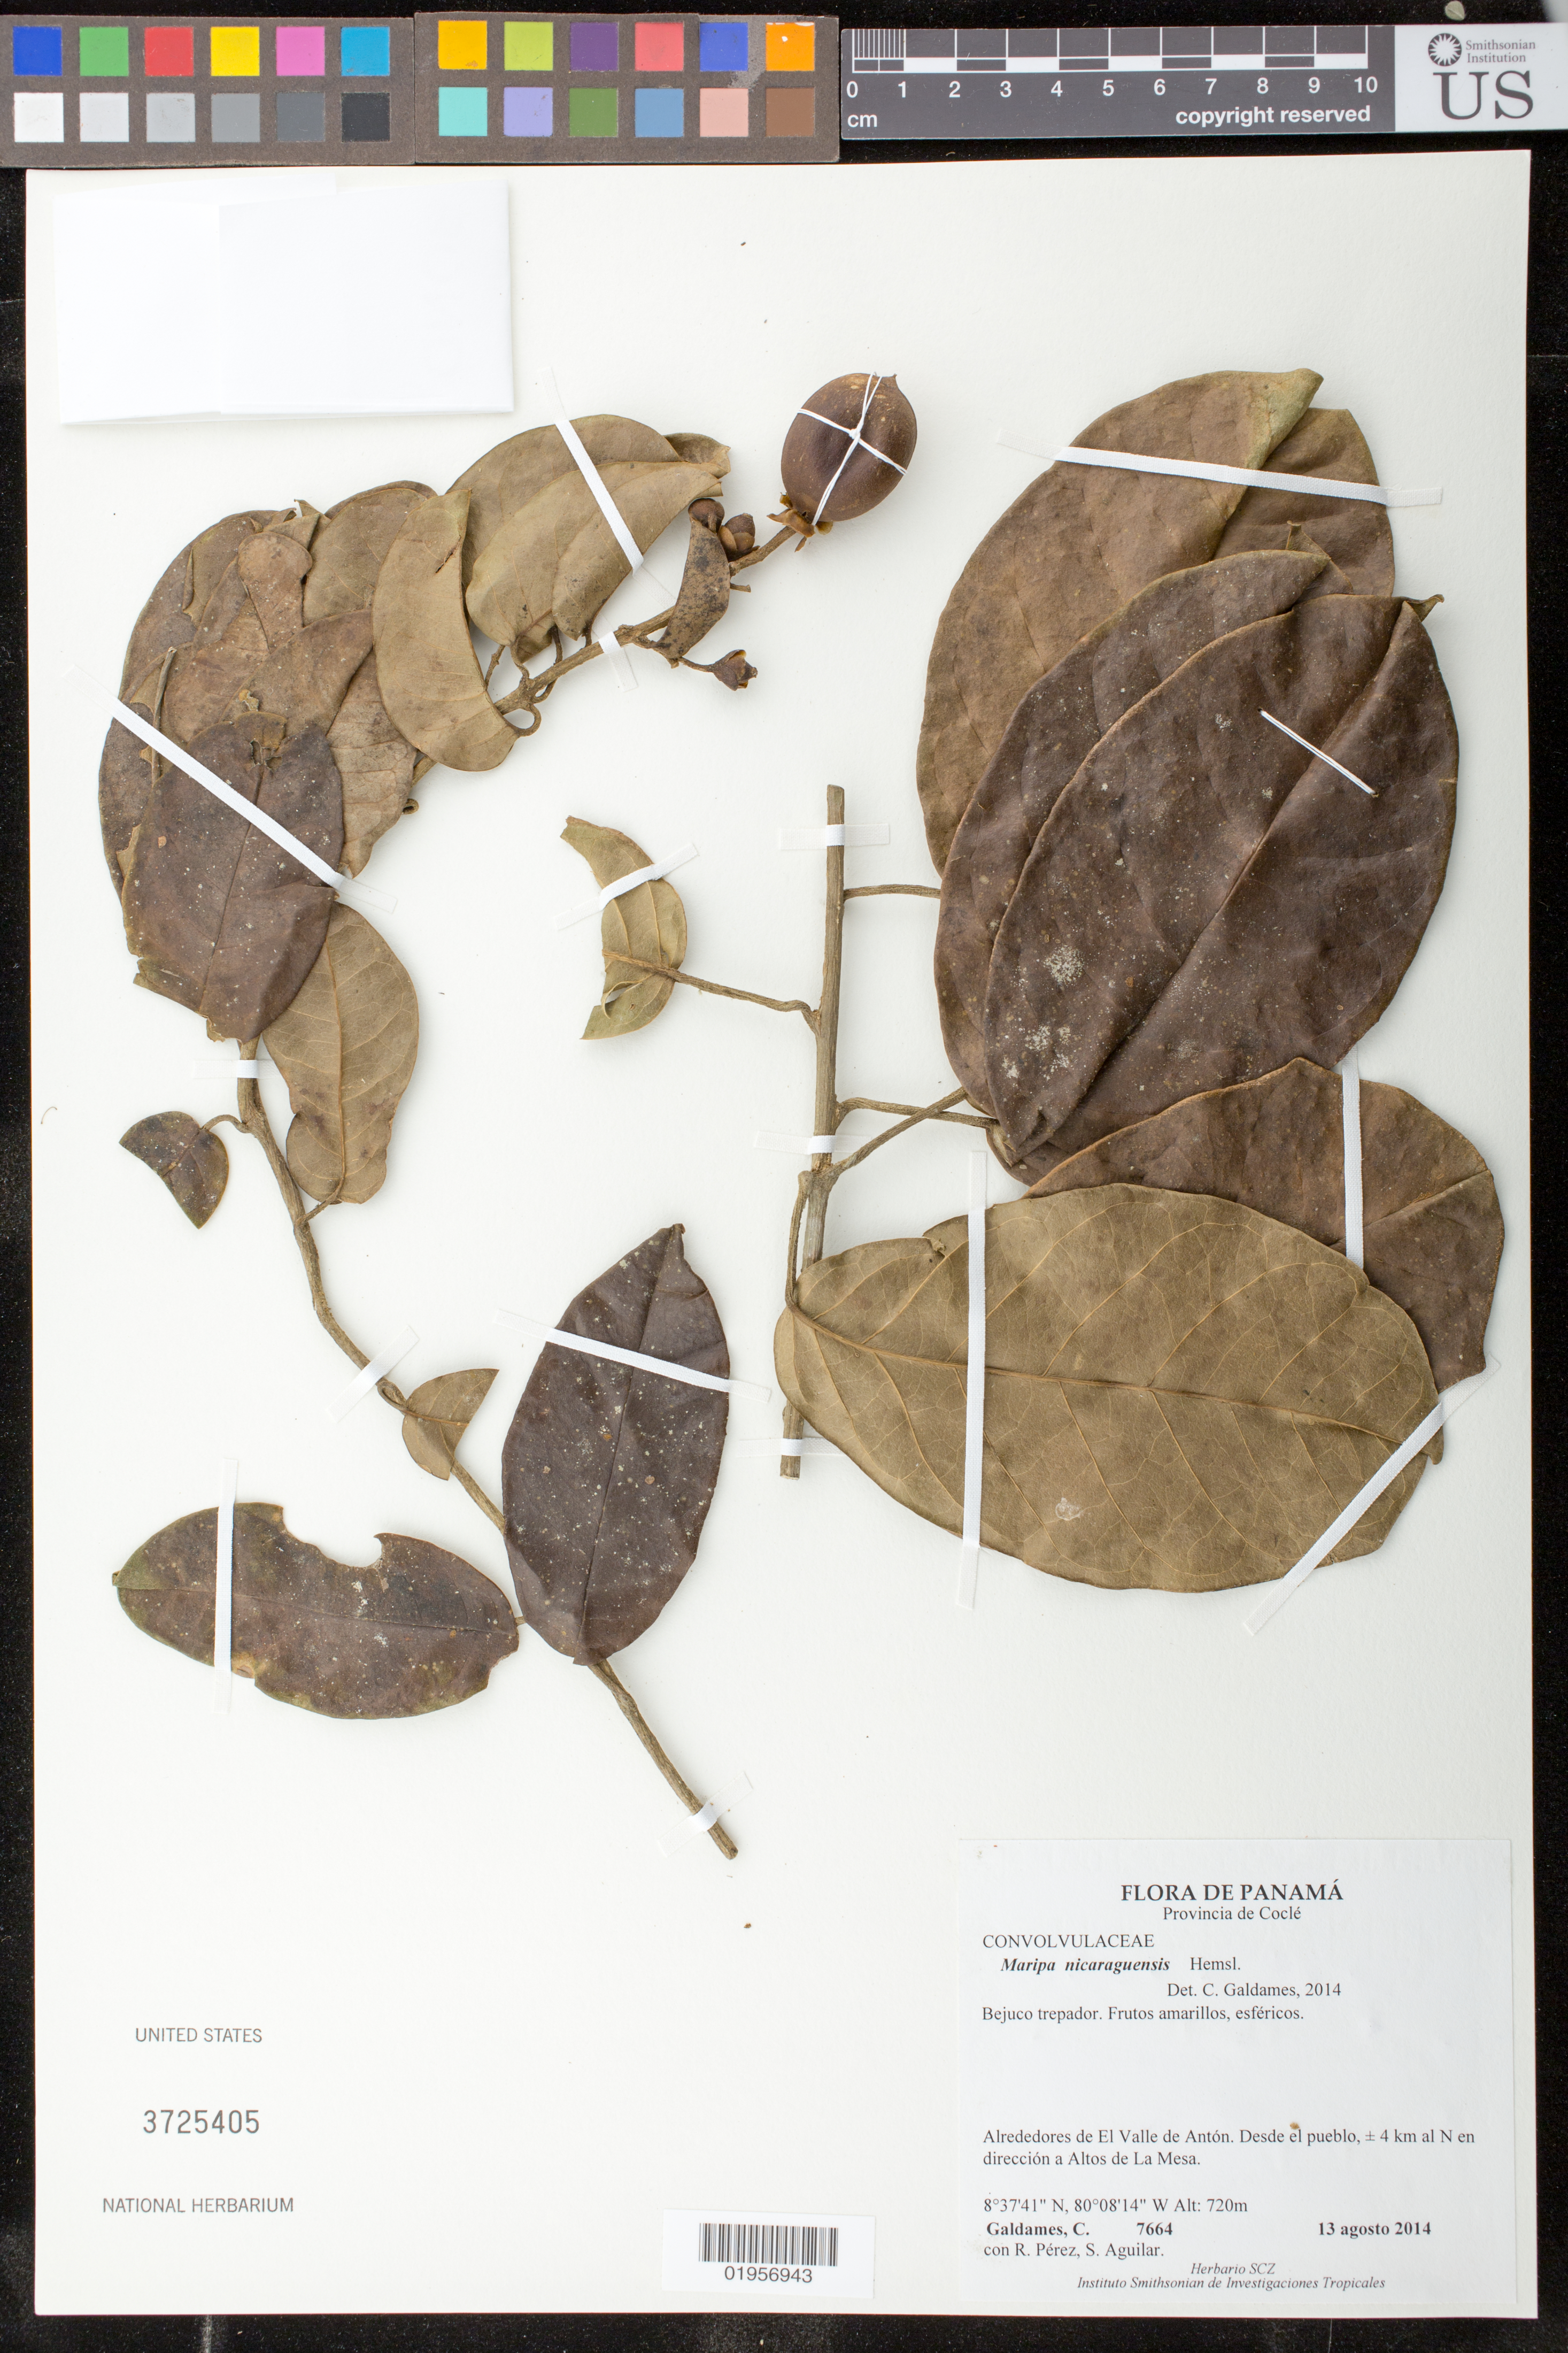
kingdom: Plantae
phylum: Tracheophyta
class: Magnoliopsida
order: Solanales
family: Convolvulaceae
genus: Maripa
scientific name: Maripa nicaraguensis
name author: Hemsl.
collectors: C. Galdames, R. Perez & S. Aguilar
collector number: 7664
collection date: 2014-08-13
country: Panama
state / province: Coclé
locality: Alrededores de El Valle de Anton. Desde el pueblo, +/- 4 km al N en direccion a Altos de La Mesa.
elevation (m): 720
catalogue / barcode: US 3725405